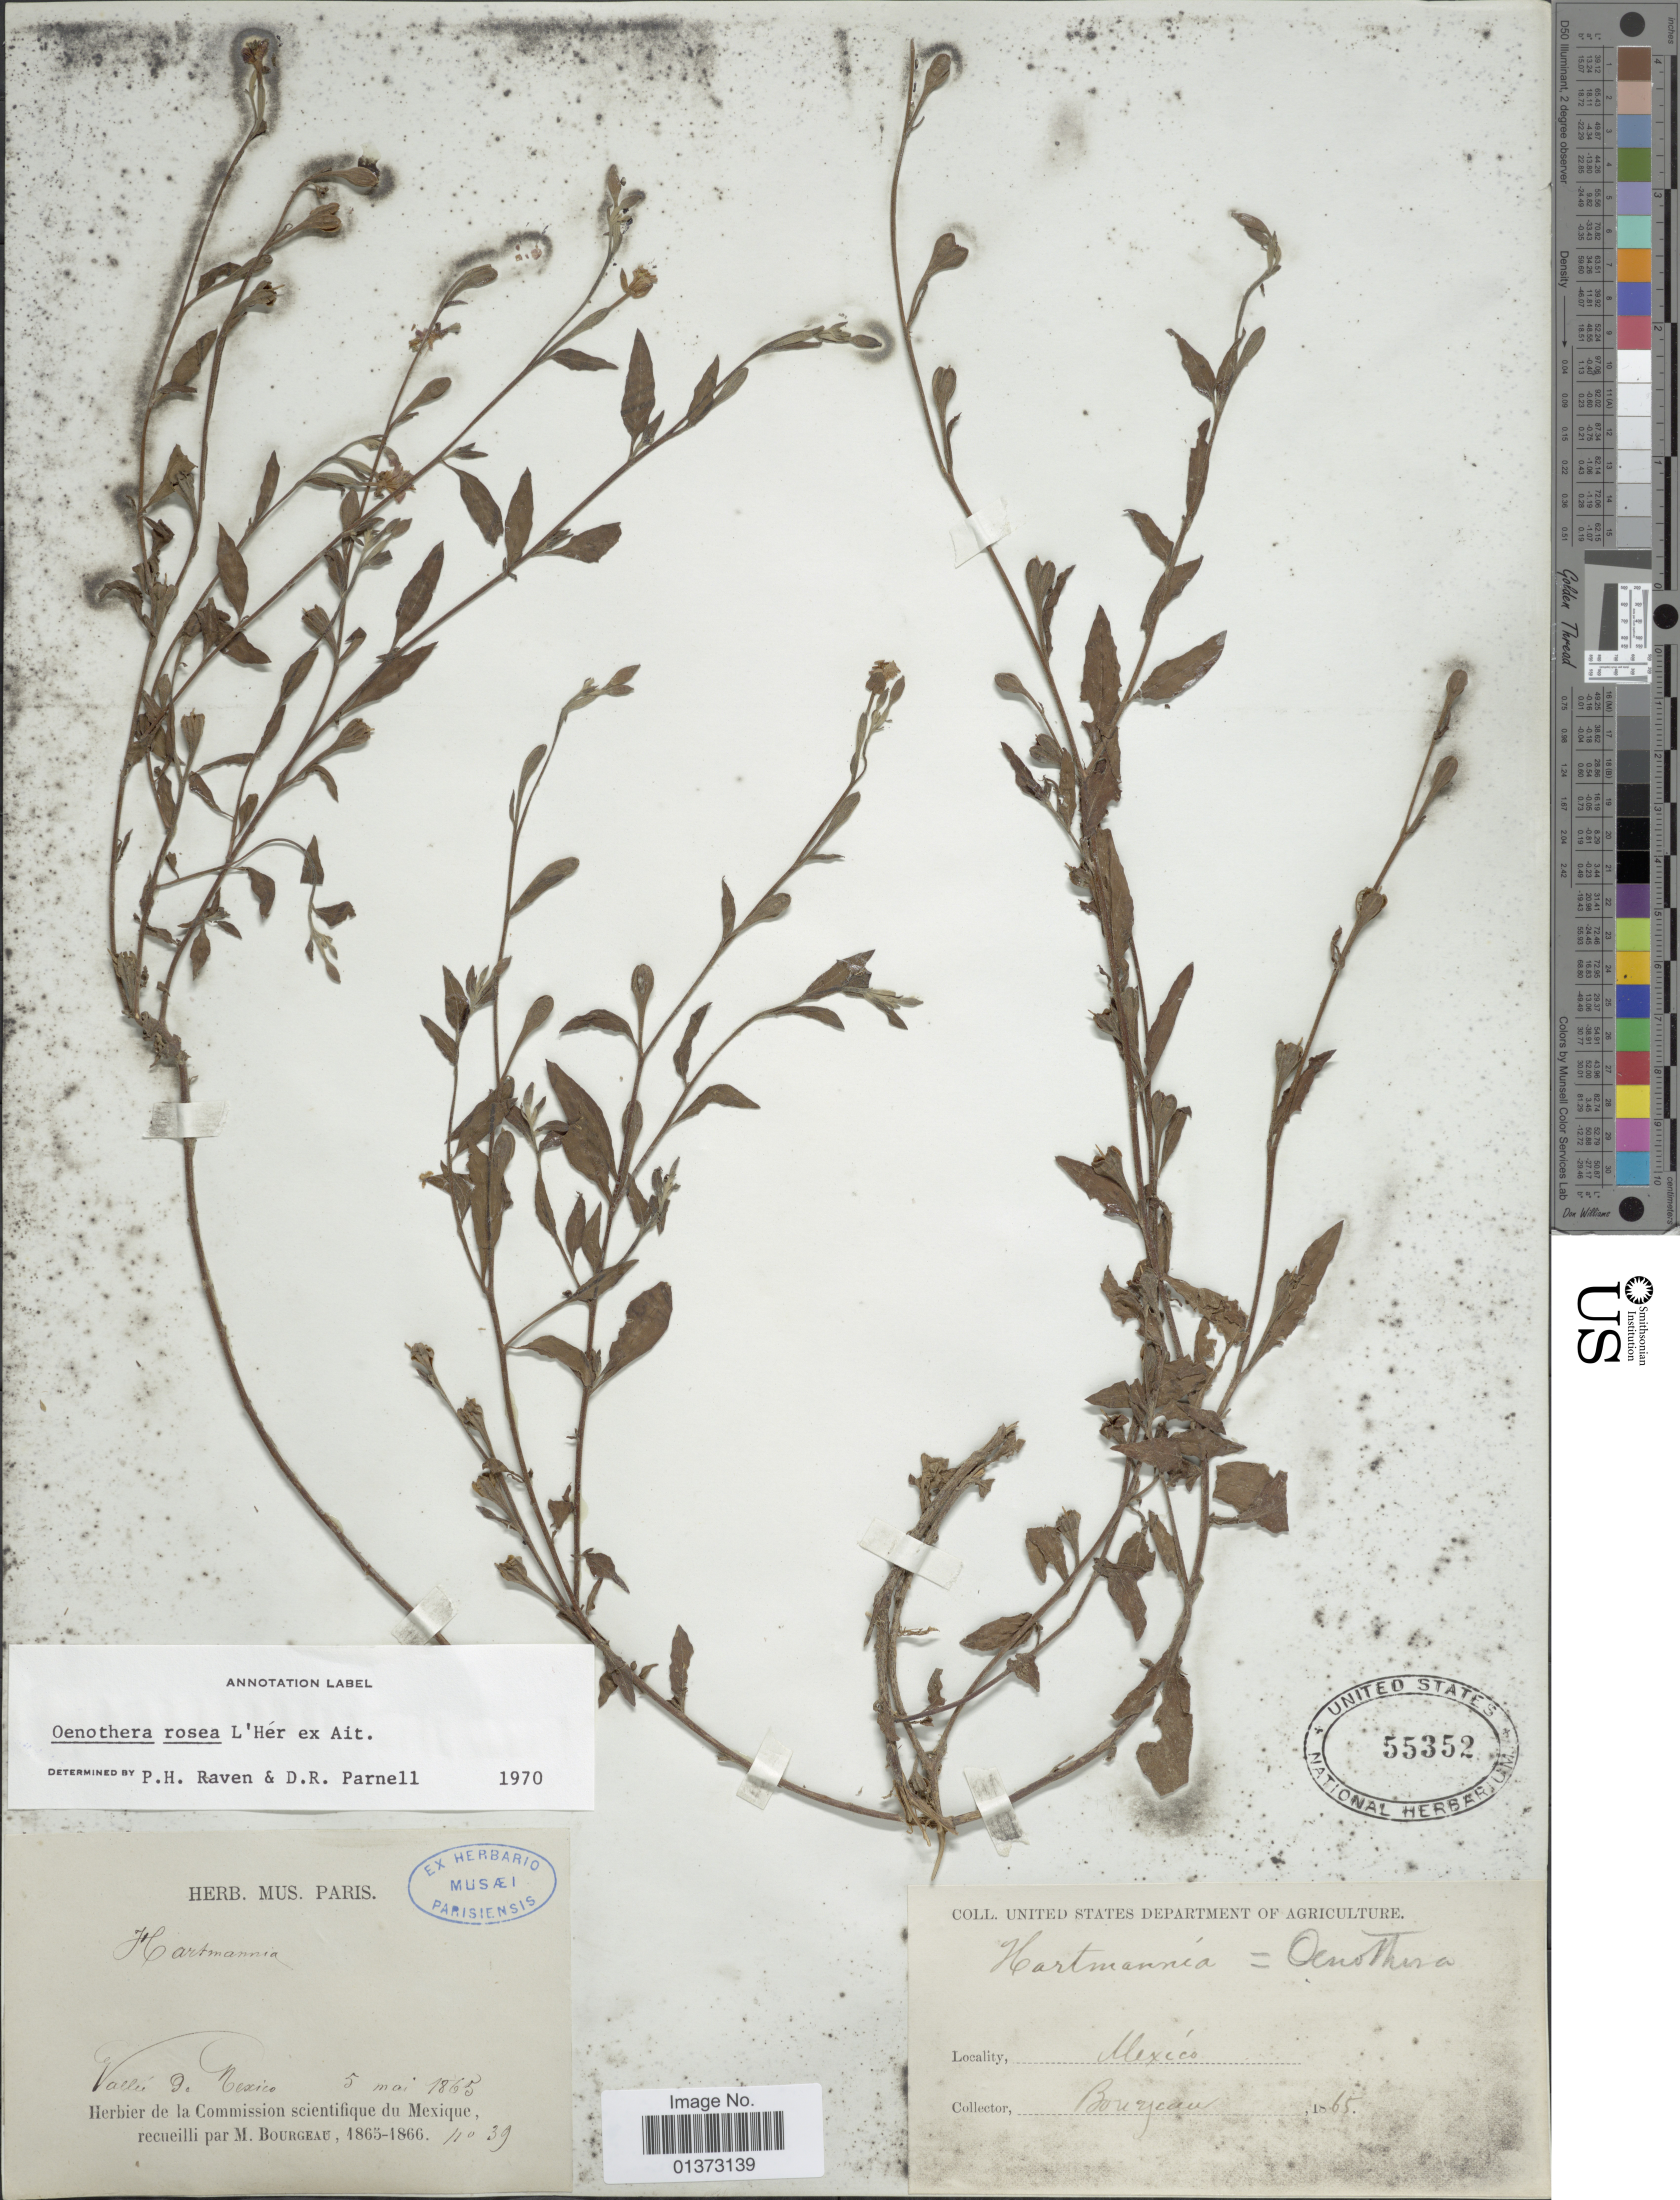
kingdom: Plantae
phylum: Tracheophyta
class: Magnoliopsida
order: Myrtales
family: Onagraceae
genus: Oenothera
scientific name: Oenothera rosea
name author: L'Hér. ex Aiton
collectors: M. Bourgeau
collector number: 39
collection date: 1865-05-05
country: Mexico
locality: Vallee de Mexico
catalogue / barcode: US 55352